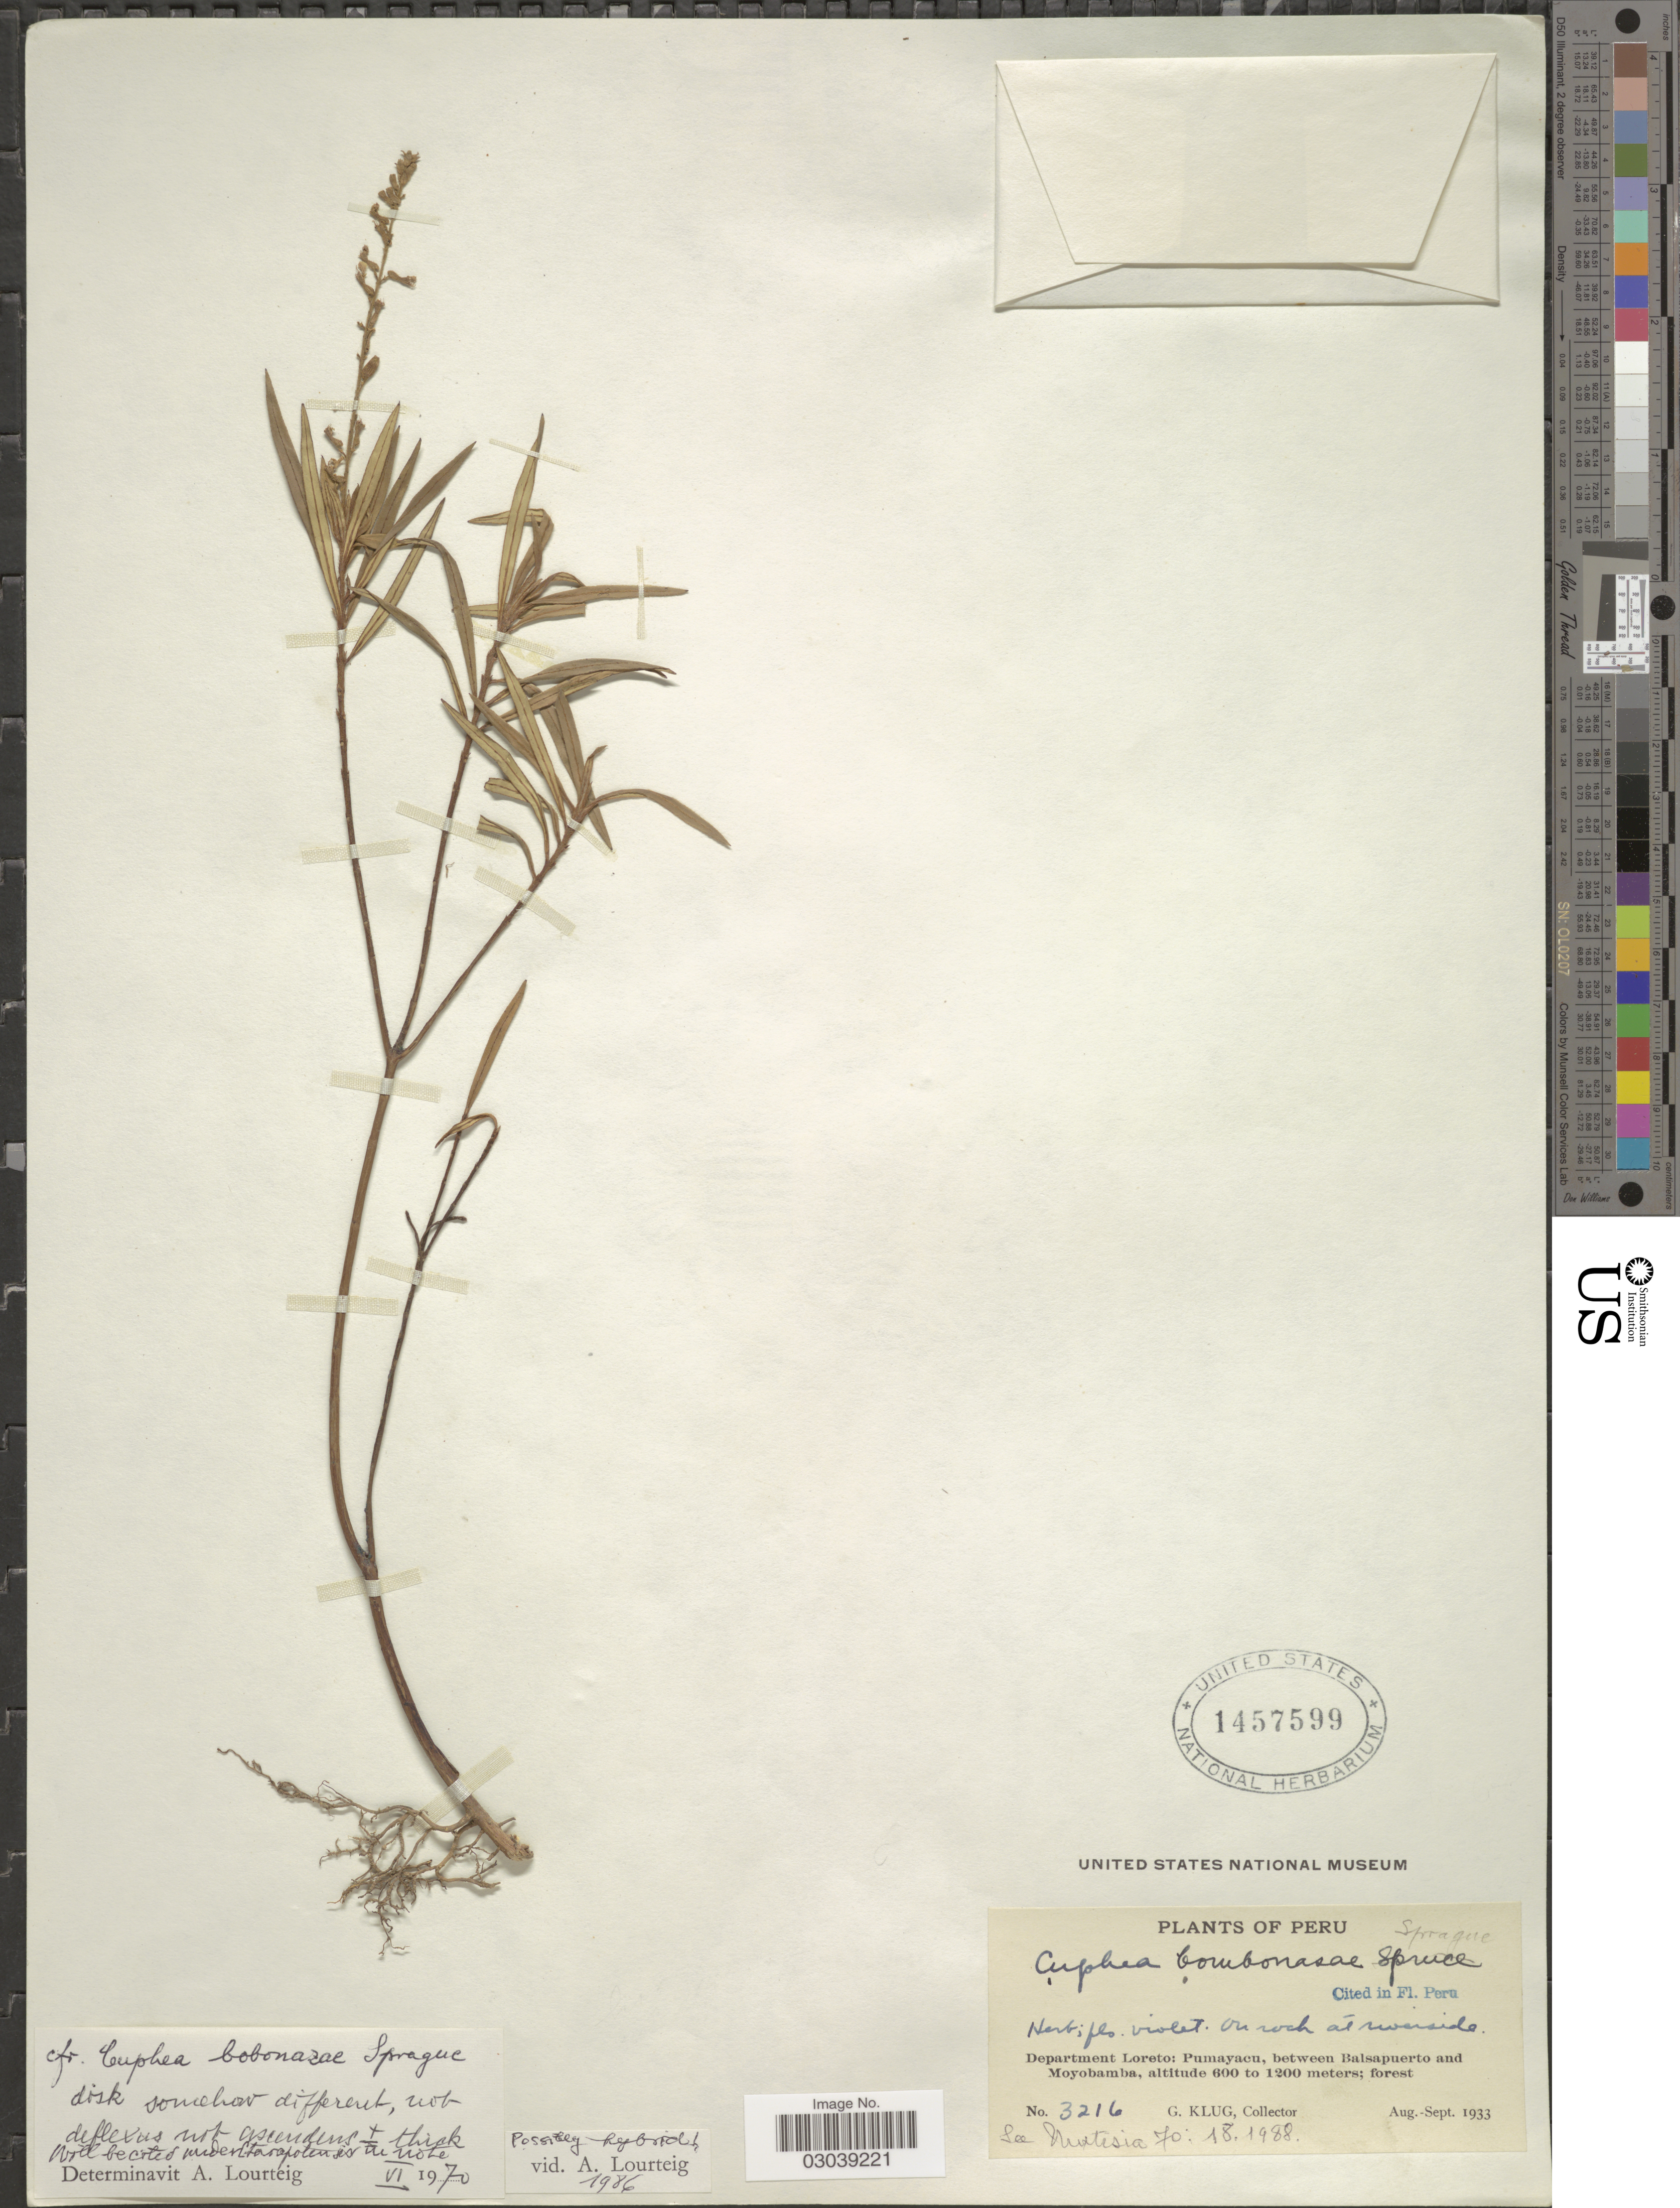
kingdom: Plantae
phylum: Tracheophyta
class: Magnoliopsida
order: Myrtales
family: Lythraceae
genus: Cuphea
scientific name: Cuphea bobonazae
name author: Sprague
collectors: G. Klug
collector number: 3216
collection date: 1933-08/1933-09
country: Peru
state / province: Loreto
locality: Department Loreto: Pumayacu, between Balsapuerto and Moyobamba.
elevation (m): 600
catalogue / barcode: US 1457599